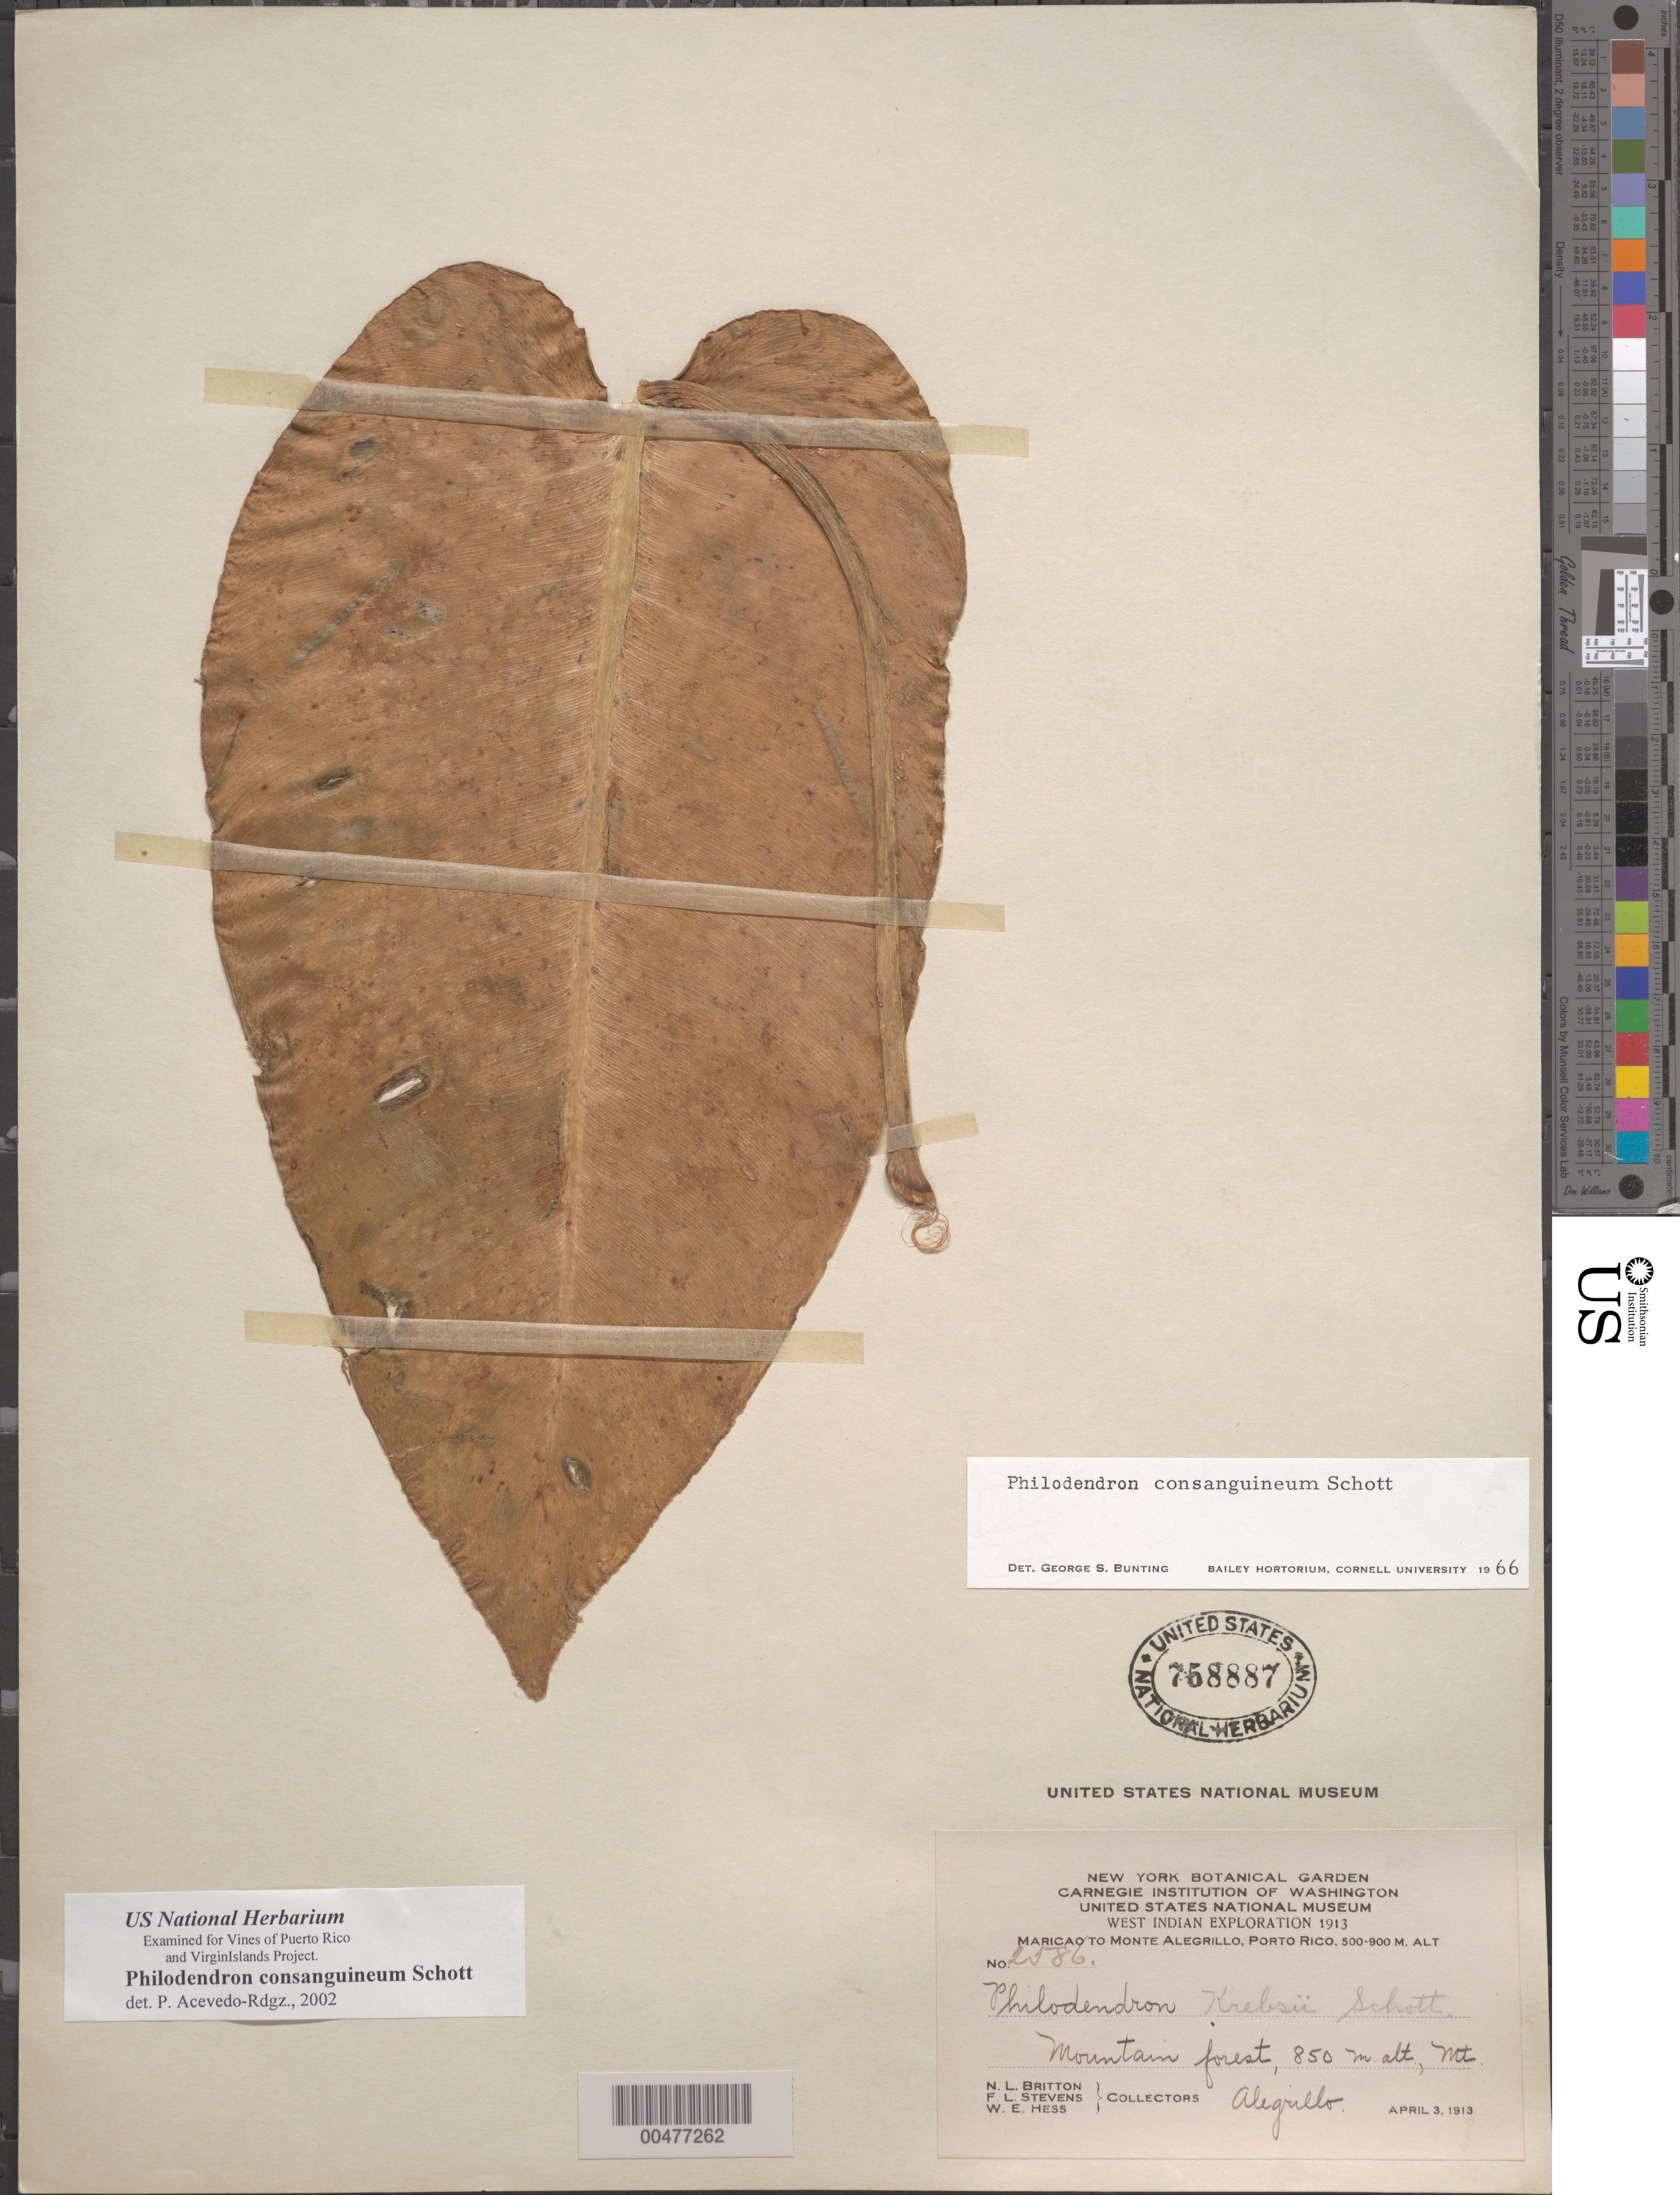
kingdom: Plantae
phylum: Tracheophyta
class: Liliopsida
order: Alismatales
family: Araceae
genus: Philodendron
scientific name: Philodendron consanguineum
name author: Schott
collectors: Britton, --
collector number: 2586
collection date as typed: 03 Apr 1913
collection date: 1913-04-03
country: Puerto Rico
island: Greater Antilles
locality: Maricao to Monte Alegrillo.Mountain forest.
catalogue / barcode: US 758887